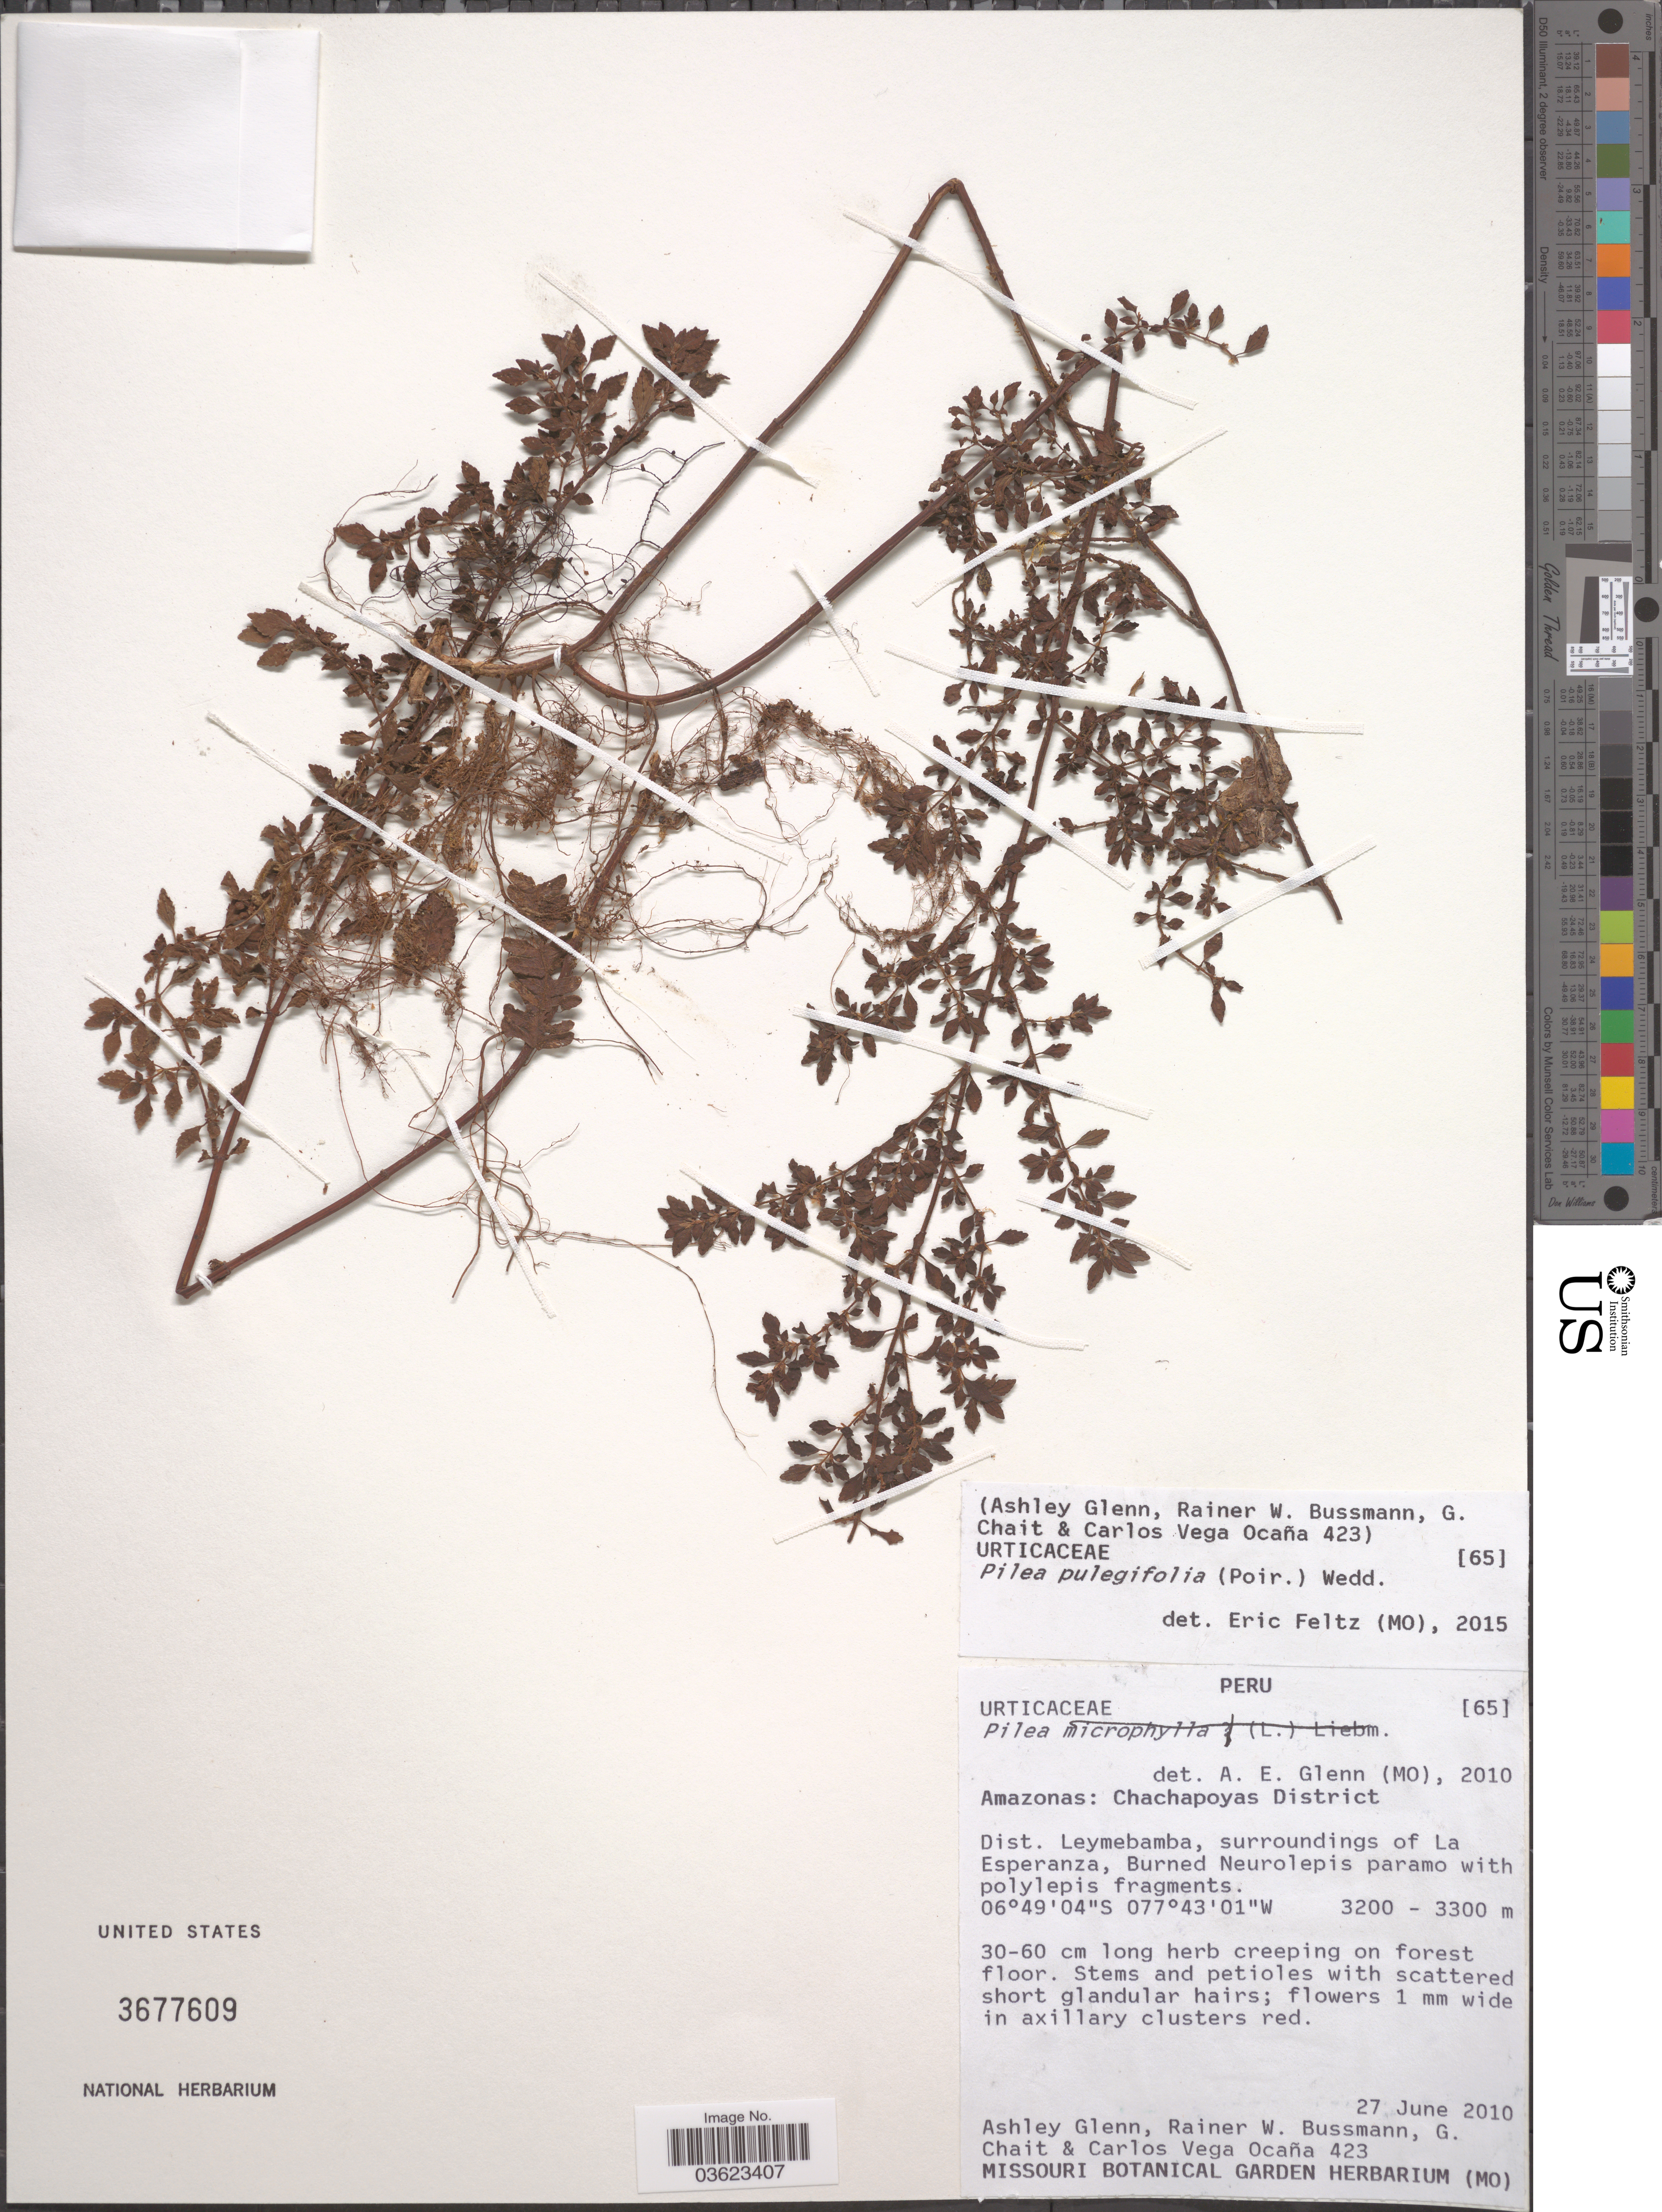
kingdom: Plantae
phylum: Tracheophyta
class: Magnoliopsida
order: Rosales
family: Urticaceae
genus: Pilea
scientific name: Pilea pulegifolia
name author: Wedd.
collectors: A. Glenn, R. W. Bussmann, G. Chait & C. Ocaña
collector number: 423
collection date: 2010-06-27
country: Peru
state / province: Amazonas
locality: Chachapoyas District. Dist. Leymebamba, surroundings of La Esperanza.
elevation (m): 3200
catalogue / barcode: US 3677609